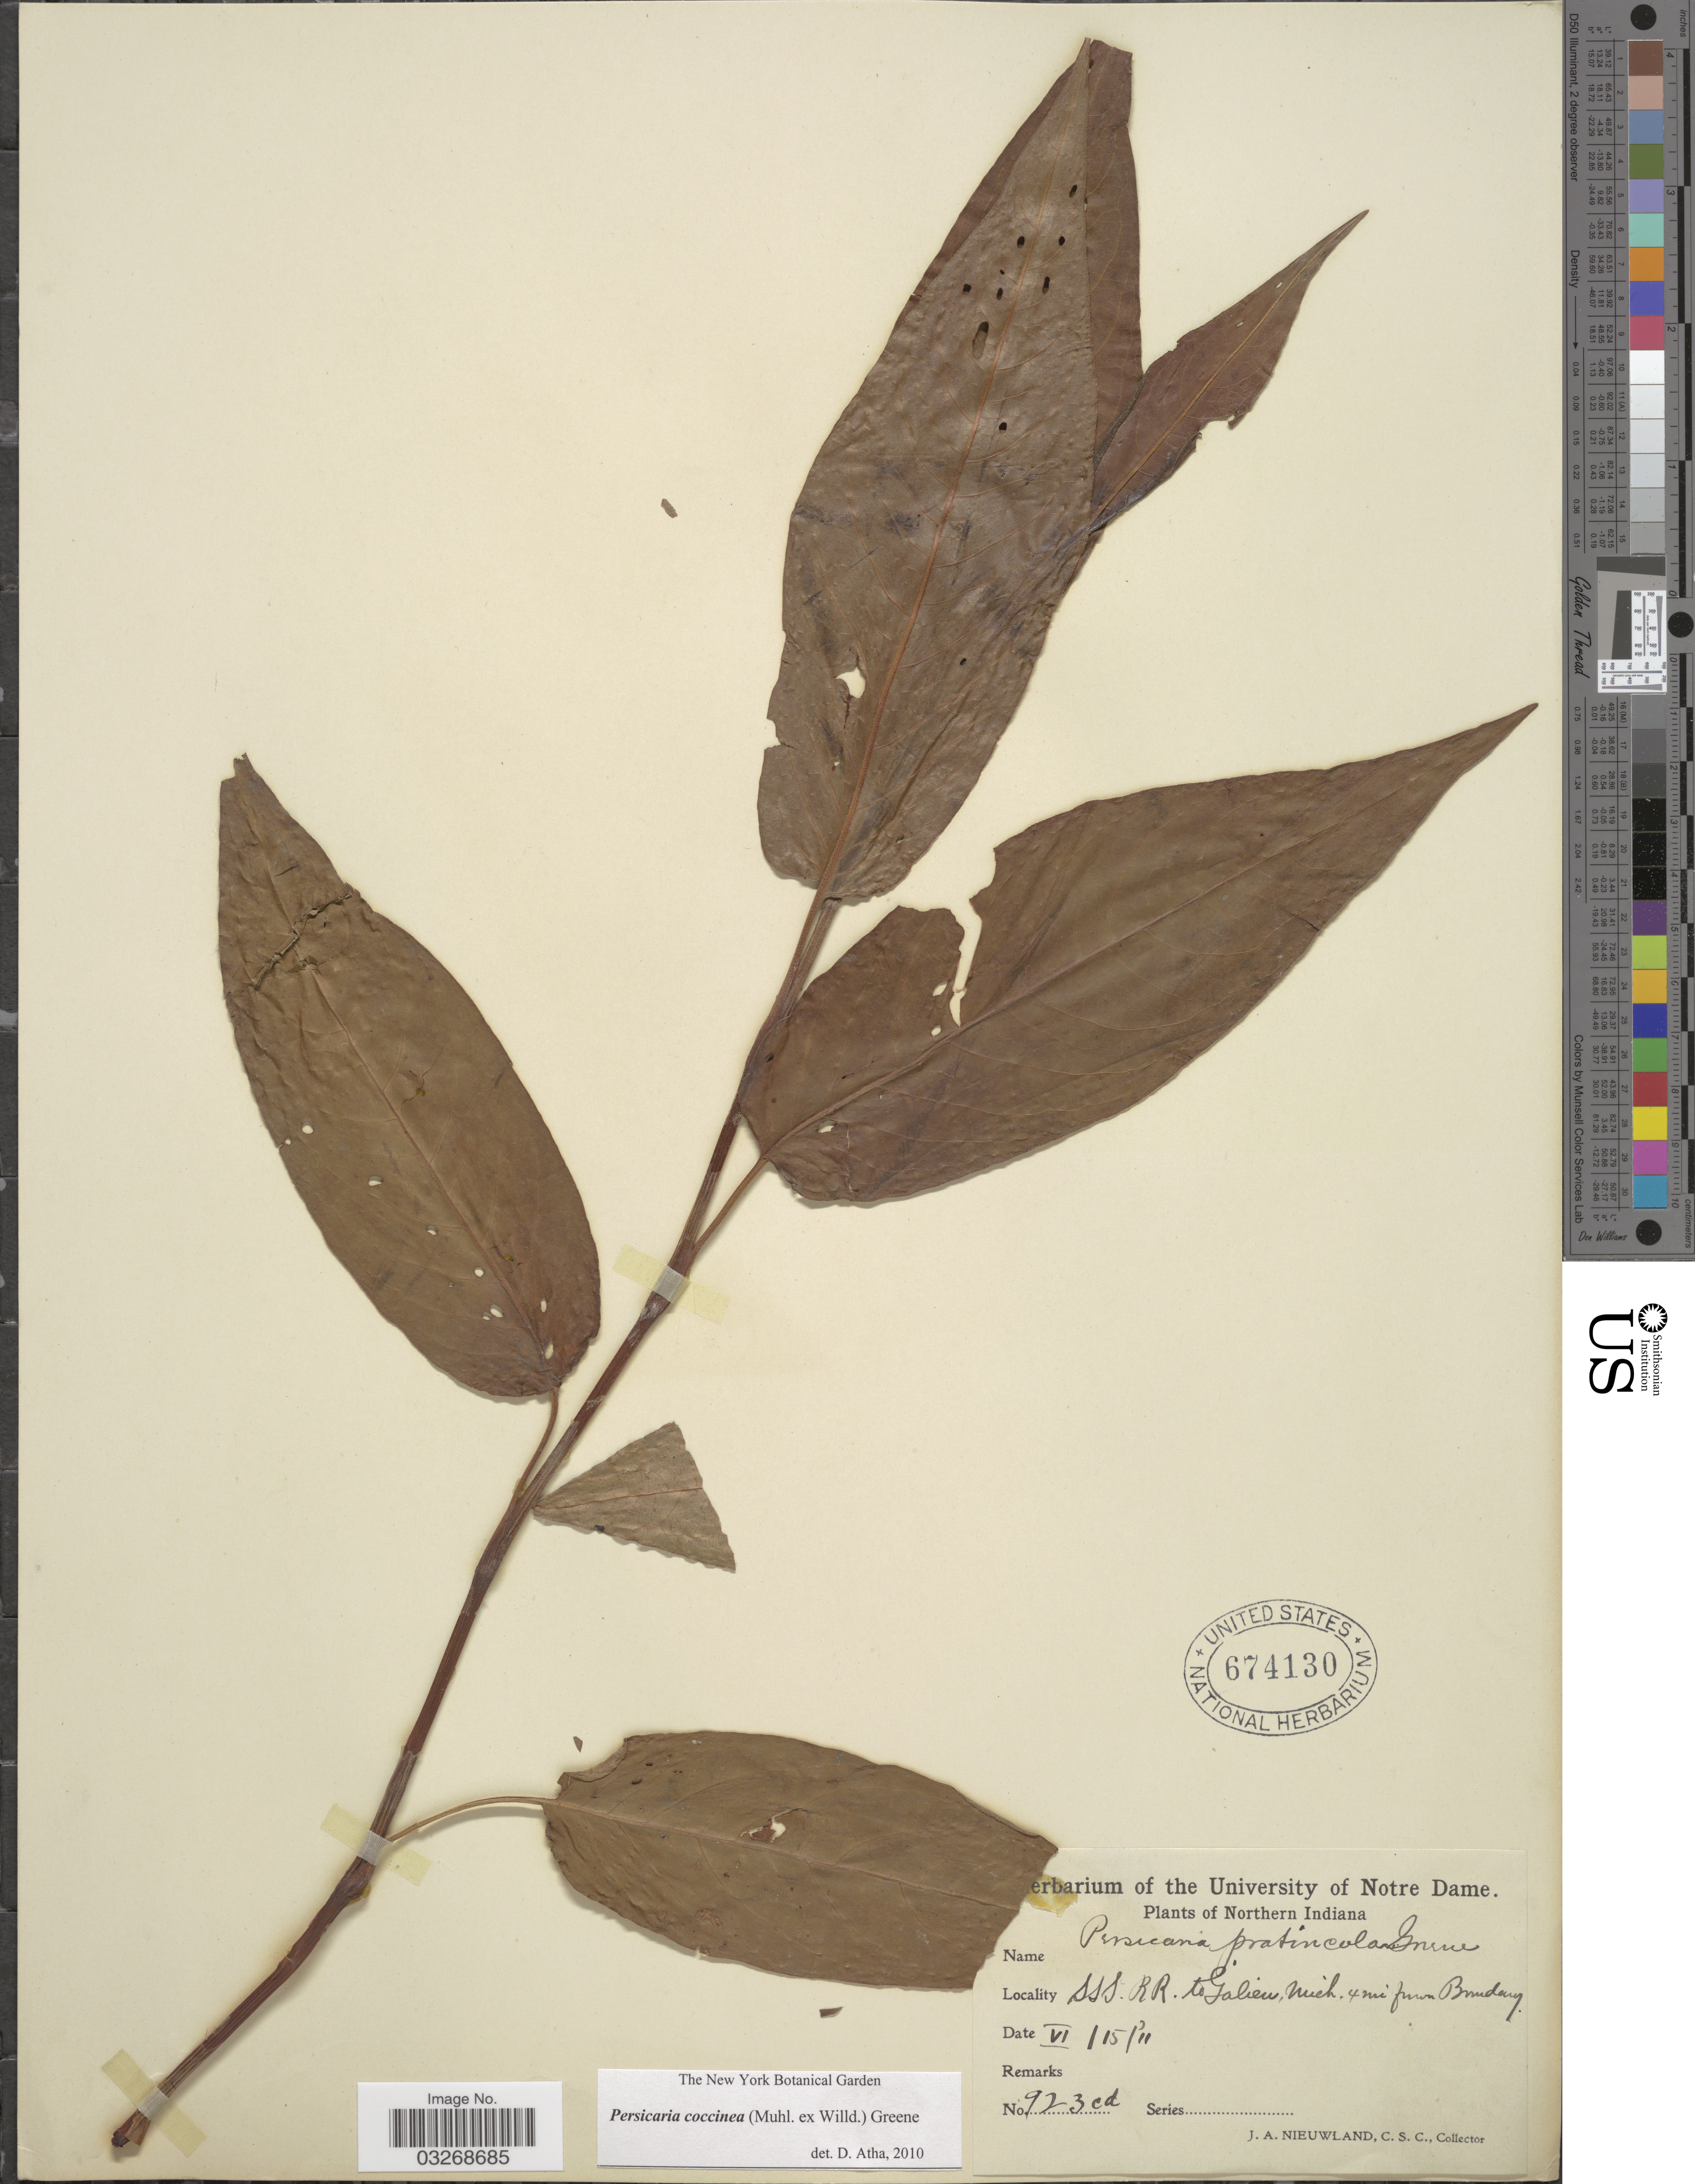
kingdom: Plantae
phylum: Tracheophyta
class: Magnoliopsida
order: Caryophyllales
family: Polygonaceae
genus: Persicaria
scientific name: Persicaria coccinea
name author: (Muhl. ex Willd.) Greene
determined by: Atha, D. E.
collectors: J. A. Nieuwland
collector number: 923cd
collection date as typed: Transcribed d/m/y: 15/6/11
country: United States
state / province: Indiana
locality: Northern Indiana. SSS. RR. to Galieu, Mich. 4 mi from Broadway.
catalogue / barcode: US 674130